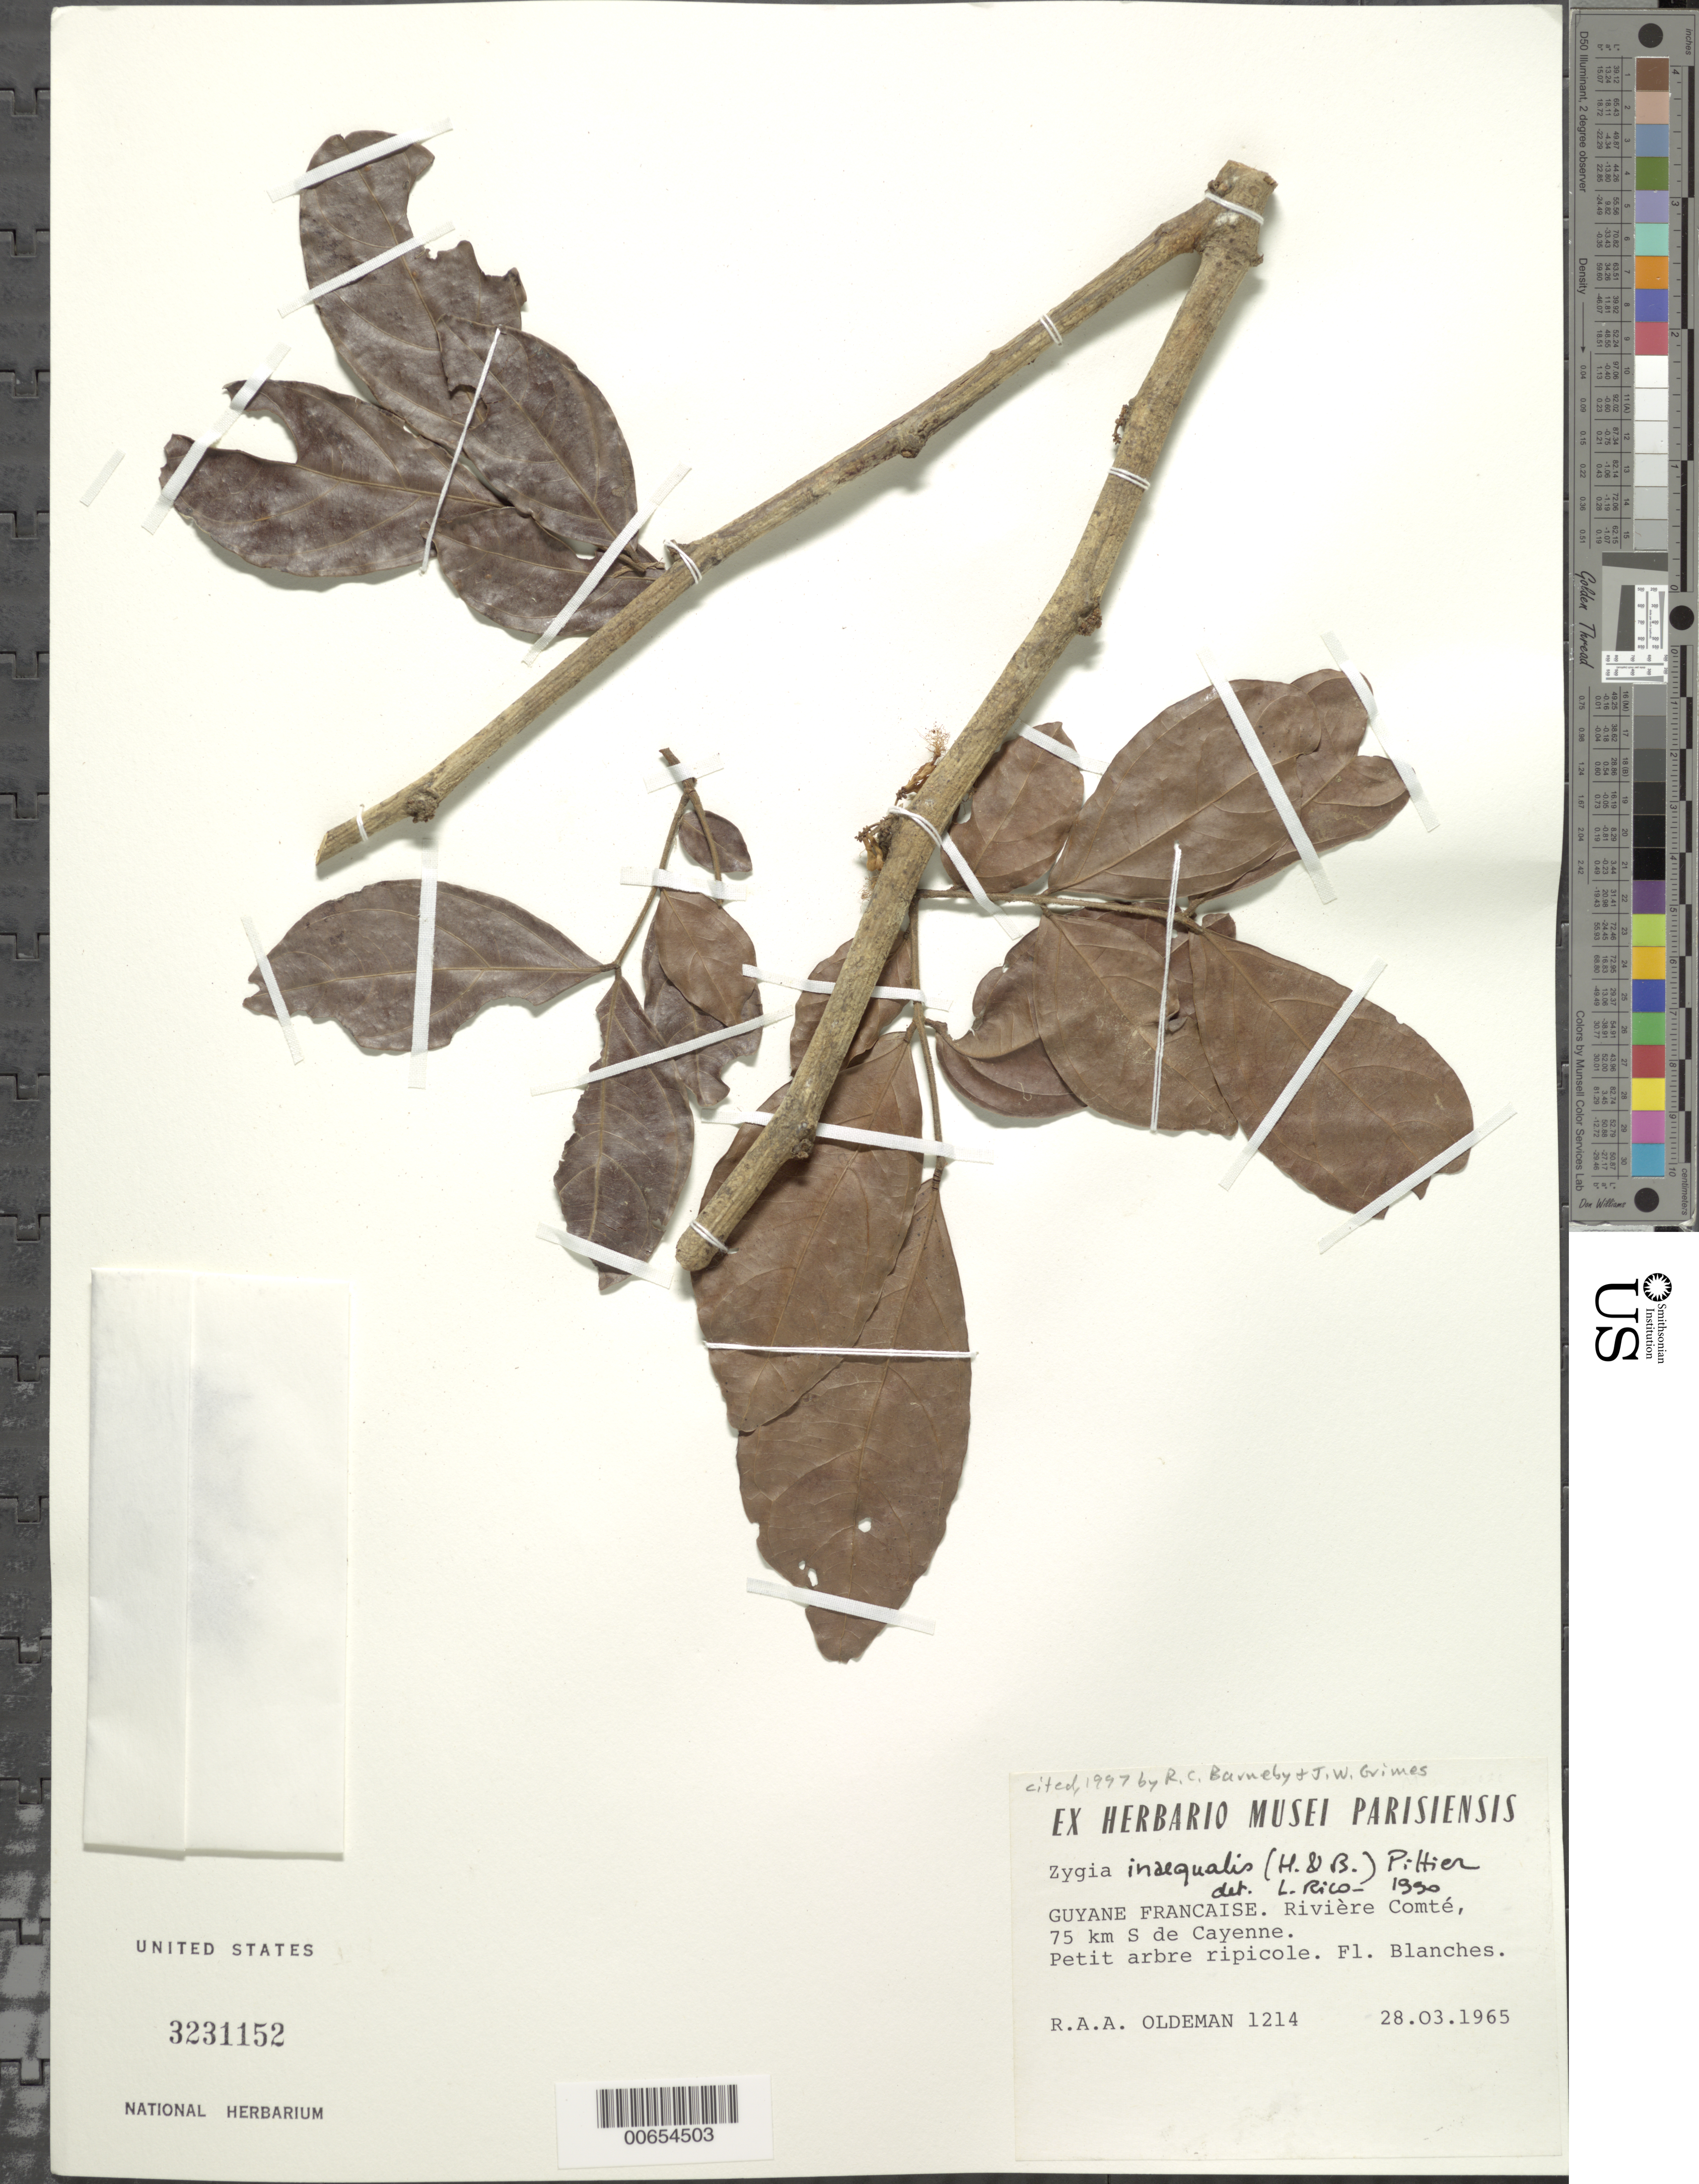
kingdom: Plantae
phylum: Tracheophyta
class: Magnoliopsida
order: Fabales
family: Fabaceae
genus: Zygia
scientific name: Zygia inaequalis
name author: (Humb. & Bonpl. ex Willd.) Pittier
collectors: R. Oldeman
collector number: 1214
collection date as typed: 28-Mar-65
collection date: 1965-03-28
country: French Guiana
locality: Rivière Comté, env. 75 km S de Cayenne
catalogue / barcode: US 3231152